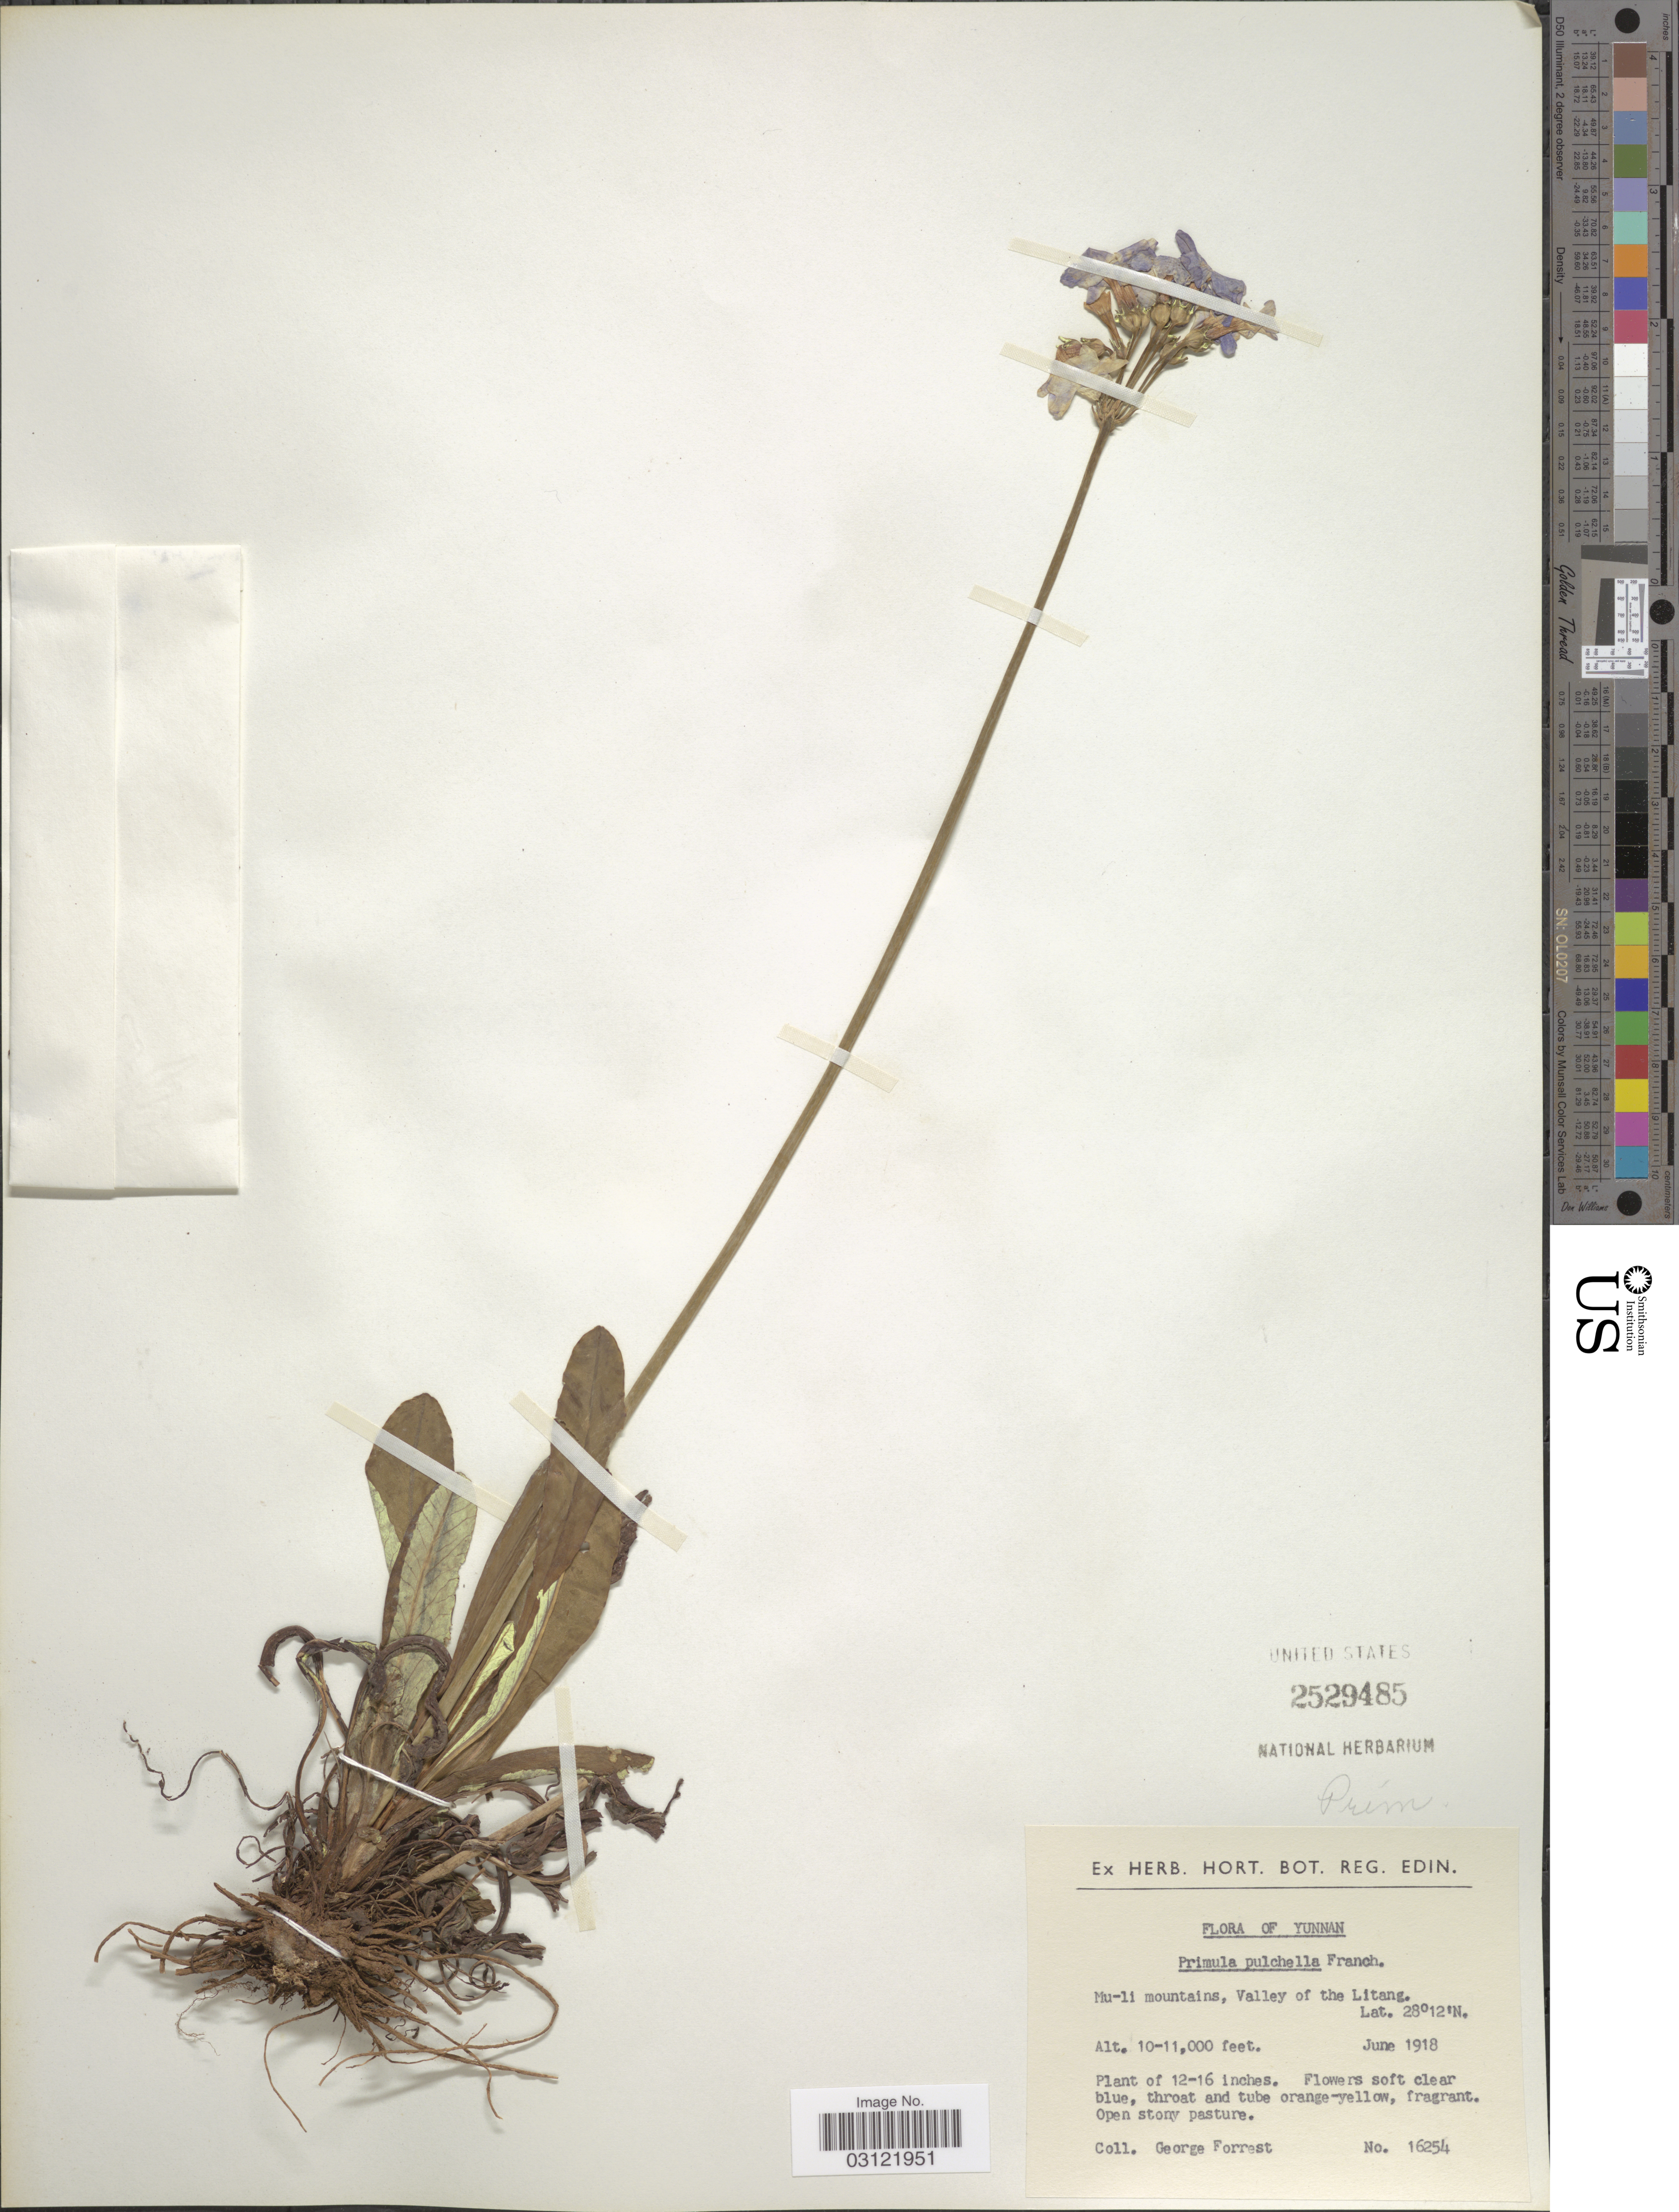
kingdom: Plantae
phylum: Tracheophyta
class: Magnoliopsida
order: Ericales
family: Primulaceae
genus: Primula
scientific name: Primula pulchella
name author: Franch.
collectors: G. Forrest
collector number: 16254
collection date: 1918-06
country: China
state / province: Yunnan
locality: Mu-li mountains, Valley of the Litang.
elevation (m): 3048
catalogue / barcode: US 2529485